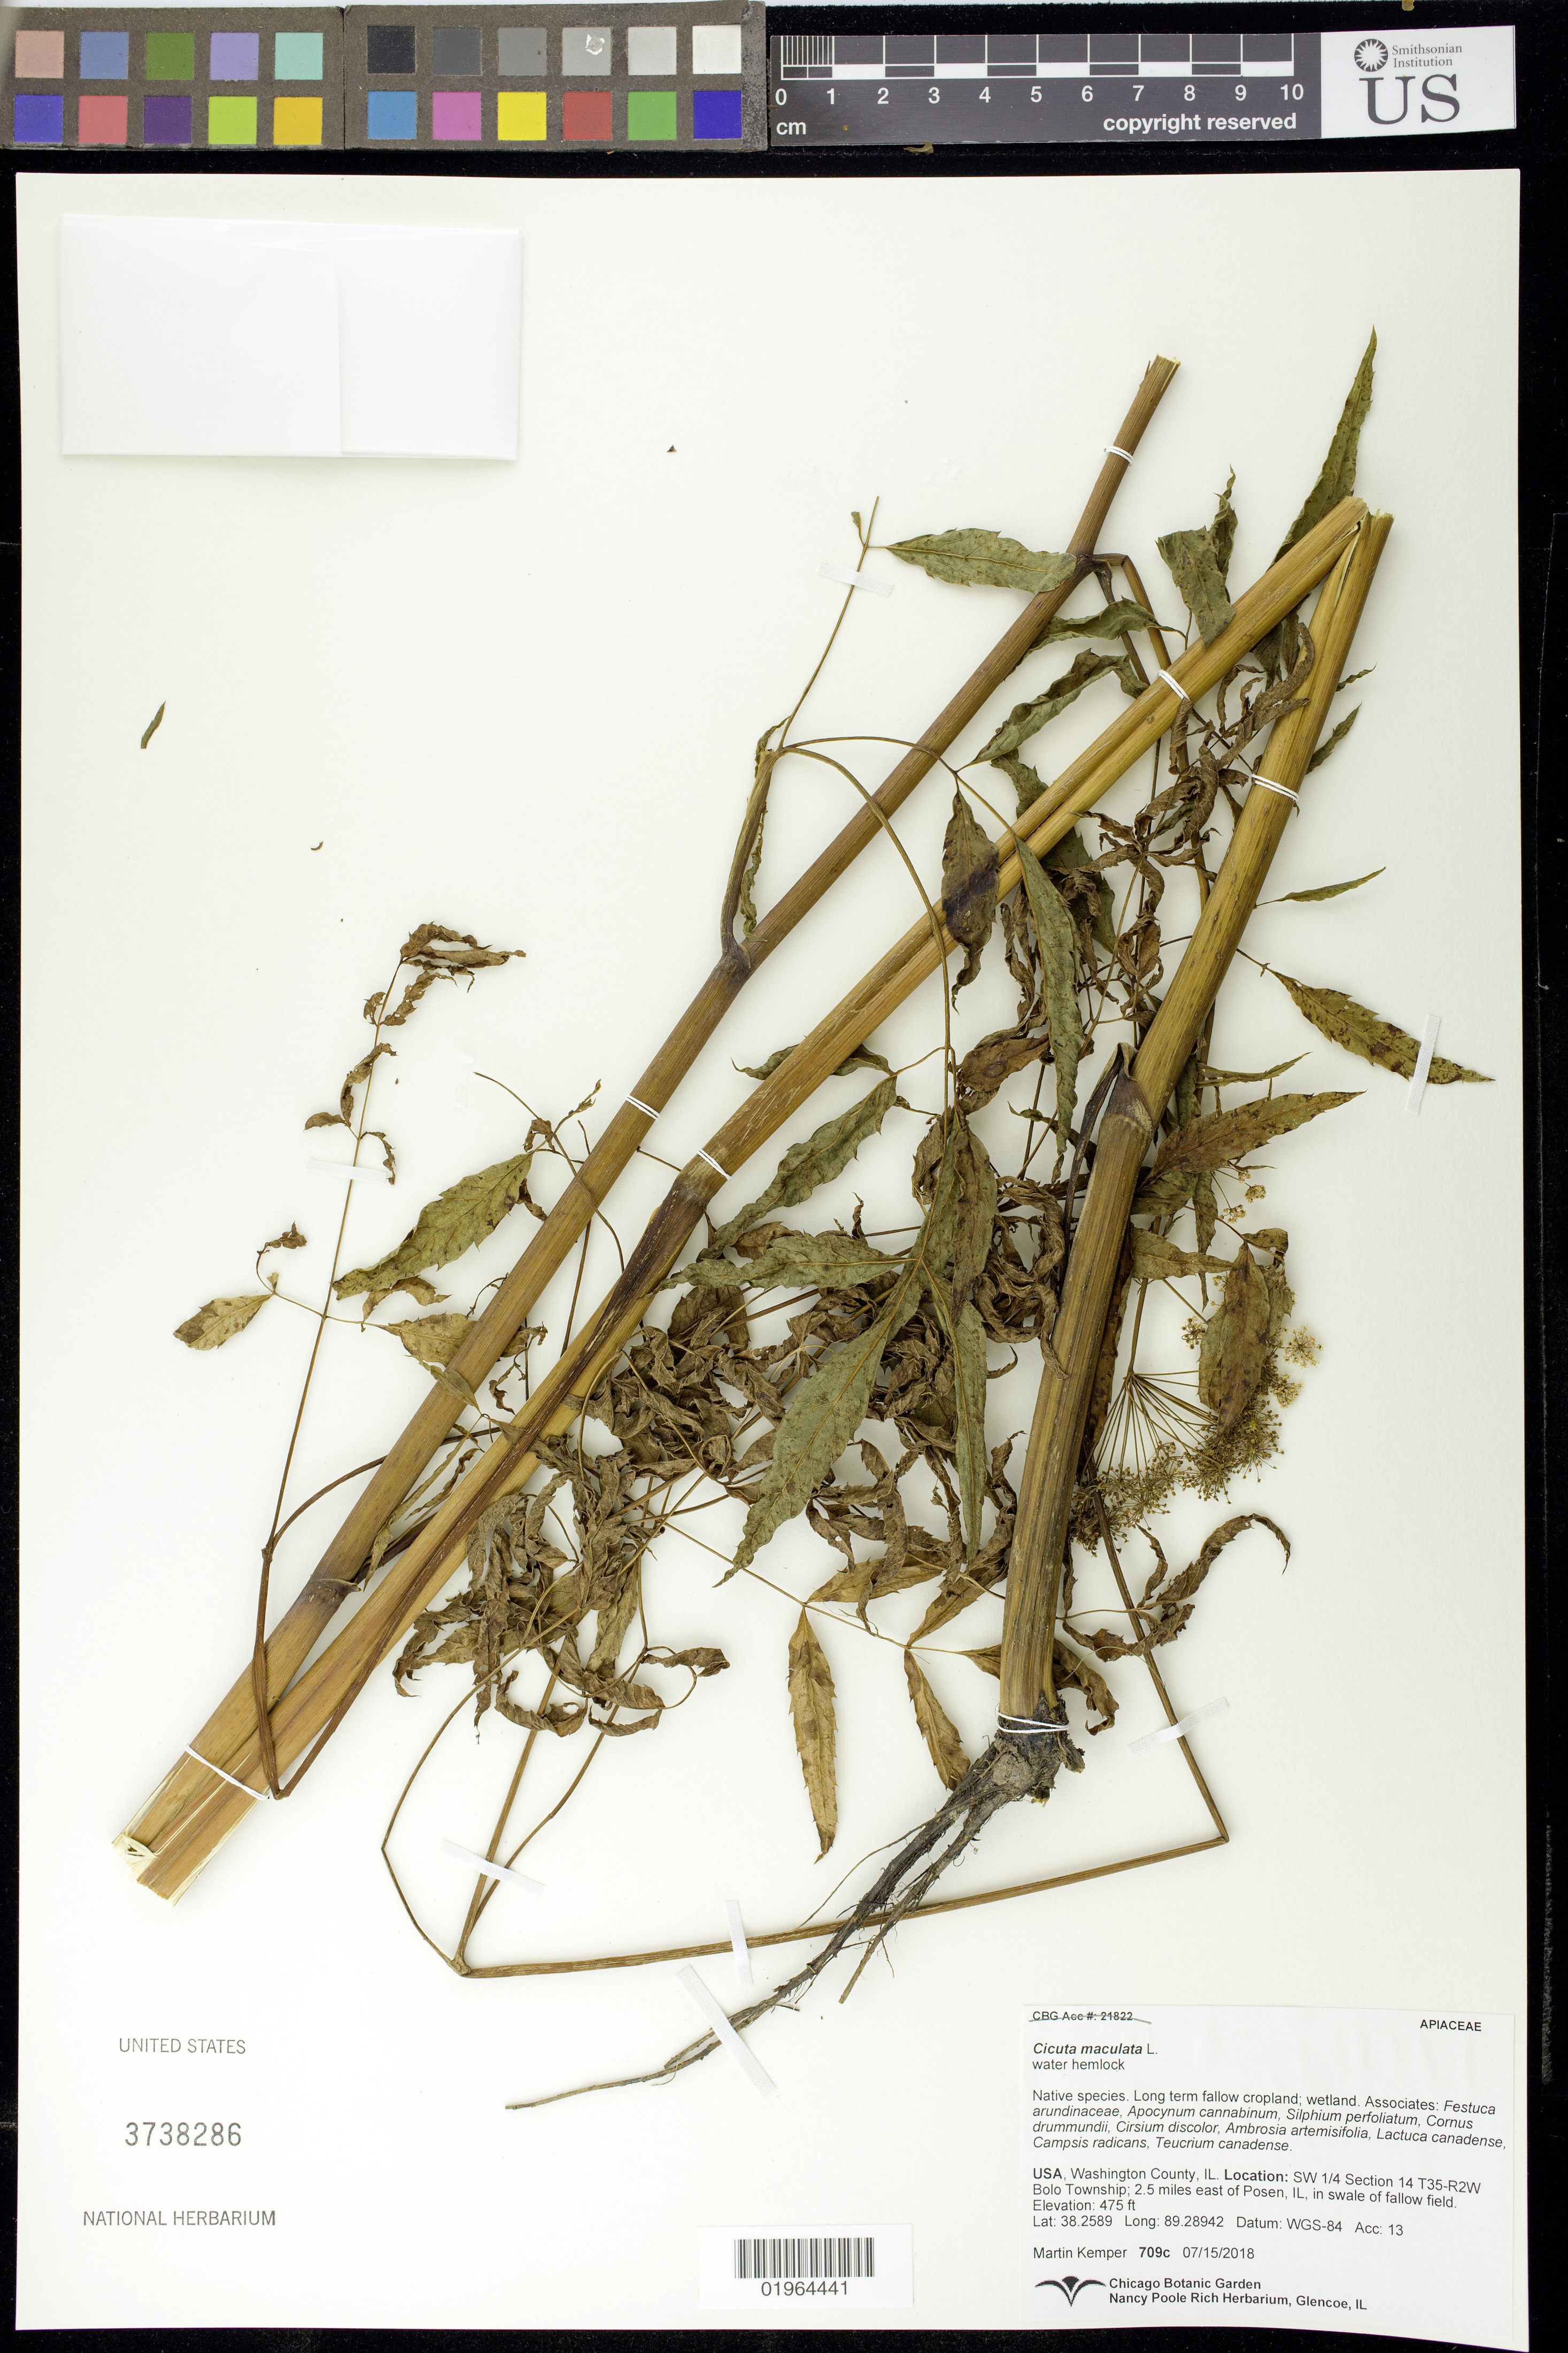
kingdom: Plantae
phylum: Tracheophyta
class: Magnoliopsida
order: Apiales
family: Apiaceae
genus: Cicuta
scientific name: Cicuta maculata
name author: L.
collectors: M. Kemper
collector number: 709 c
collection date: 2018-07-15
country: United States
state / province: Illinois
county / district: Washington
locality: SW 1/4 Section 14 T35-R2W Bolo Township, 2.5 mi. E of Posen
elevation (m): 145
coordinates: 38.2589, 89.28942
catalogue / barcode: US 3738286